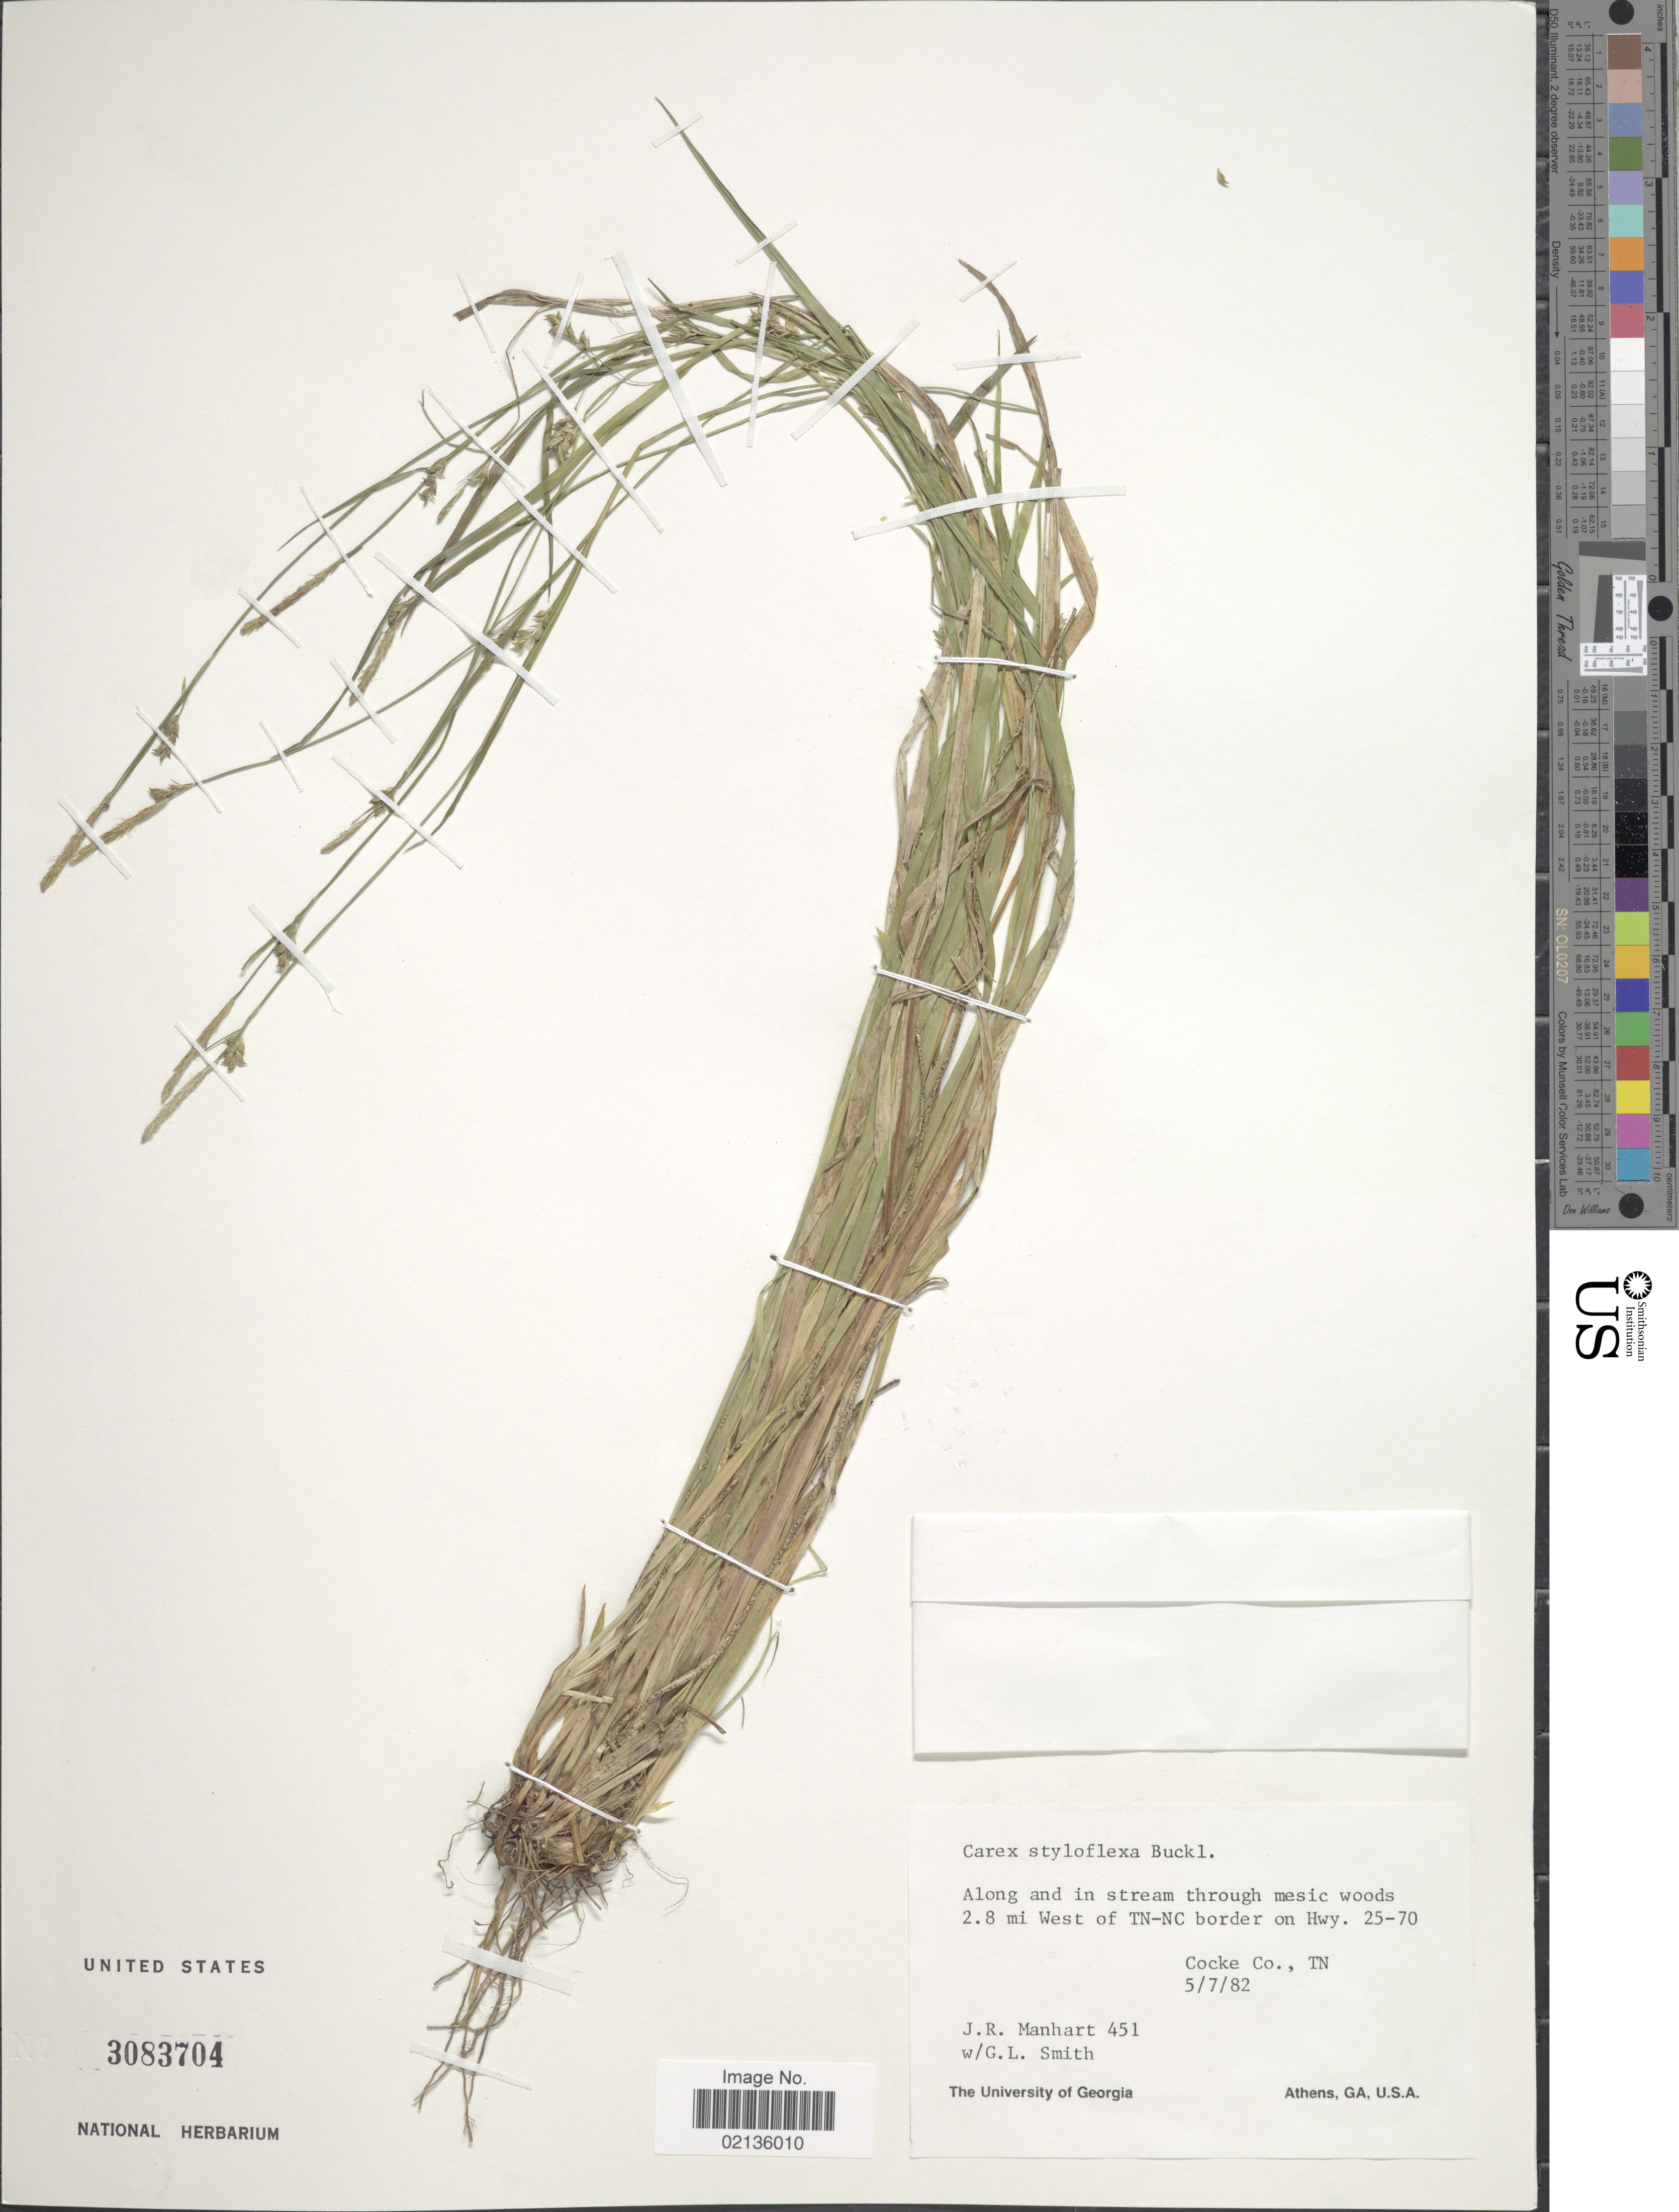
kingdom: Plantae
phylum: Tracheophyta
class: Liliopsida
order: Poales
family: Cyperaceae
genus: Carex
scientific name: Carex styloflexa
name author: Buckley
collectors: J. Manhart & G. L. Smith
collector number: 451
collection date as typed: Transcribed d/m/y: 7/5/82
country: United States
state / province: Tennessee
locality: Along and in streams through mesic woods 2.8 mi West of TN-NC border on Hwy. 25-70, Cocke Co., TN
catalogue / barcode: US 3083704